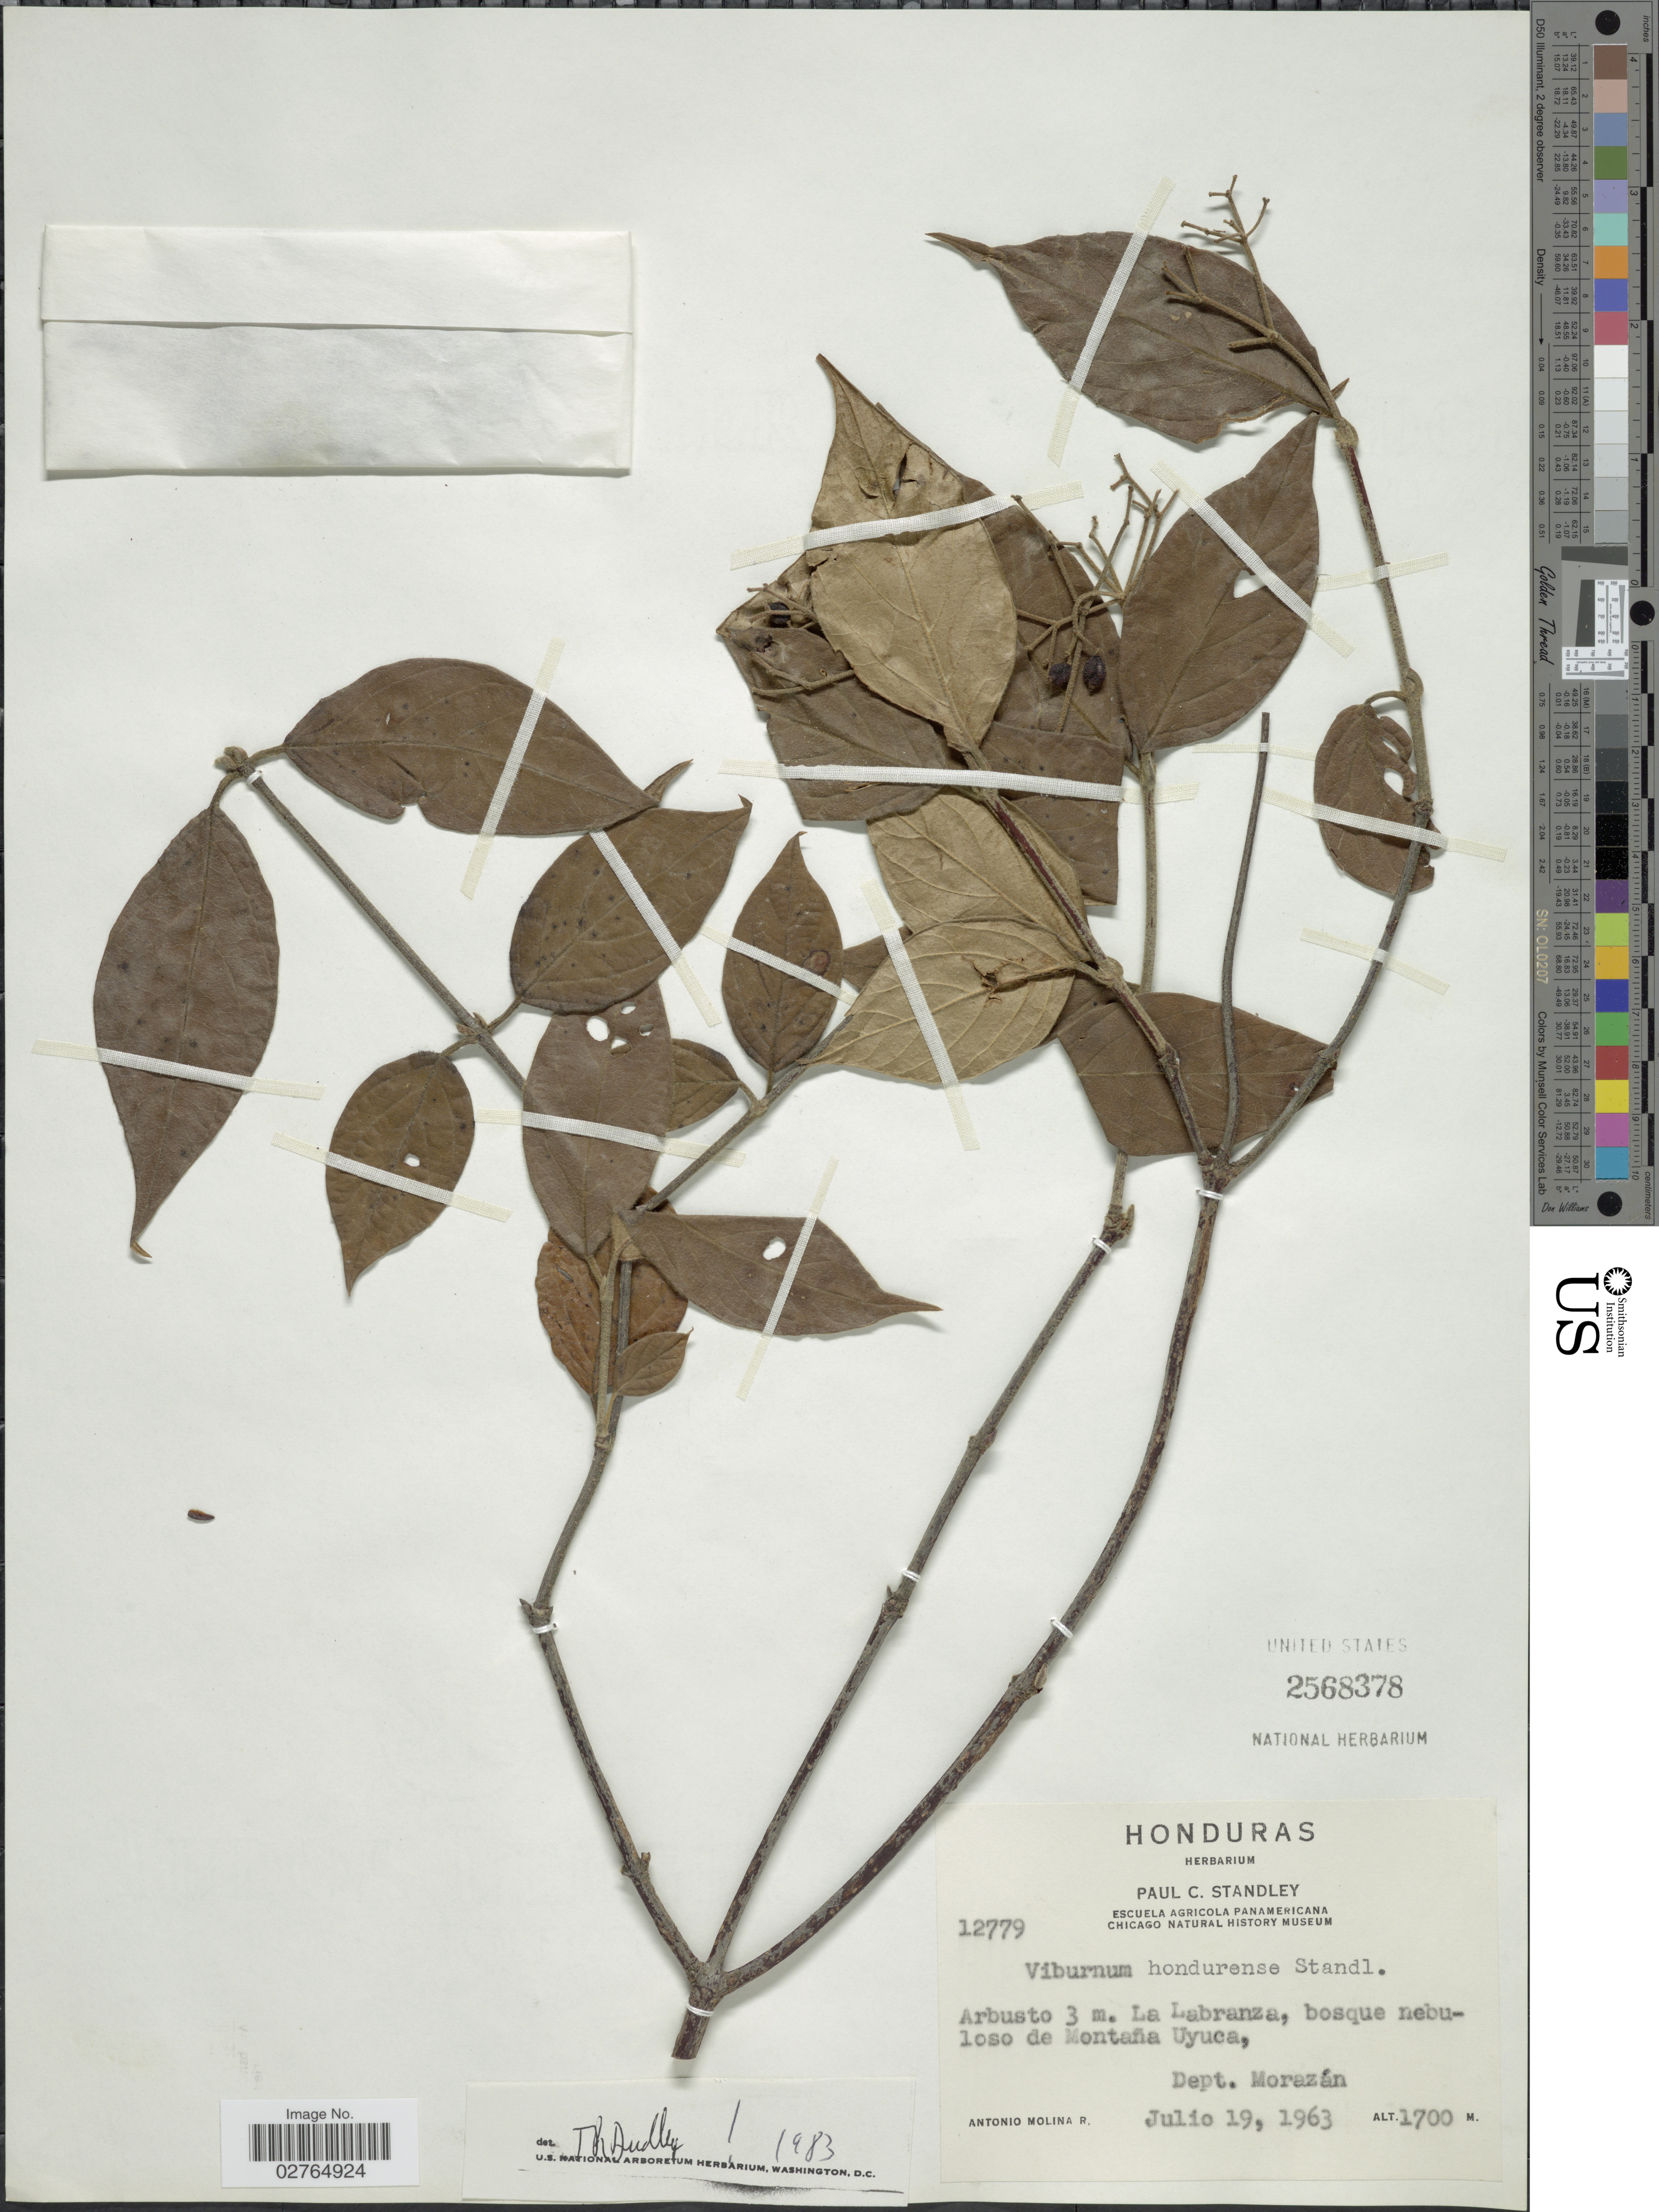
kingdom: Plantae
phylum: Tracheophyta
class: Magnoliopsida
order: Dipsacales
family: Viburnaceae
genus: Viburnum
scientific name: Viburnum hondurense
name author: Standl.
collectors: A. Molina R.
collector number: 12779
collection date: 1963-07-19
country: Honduras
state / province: Fco. Morazán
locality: Bosque nebuloso de Montaña Uyuca, Dept. Morazán.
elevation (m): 1700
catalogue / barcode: US 2568378